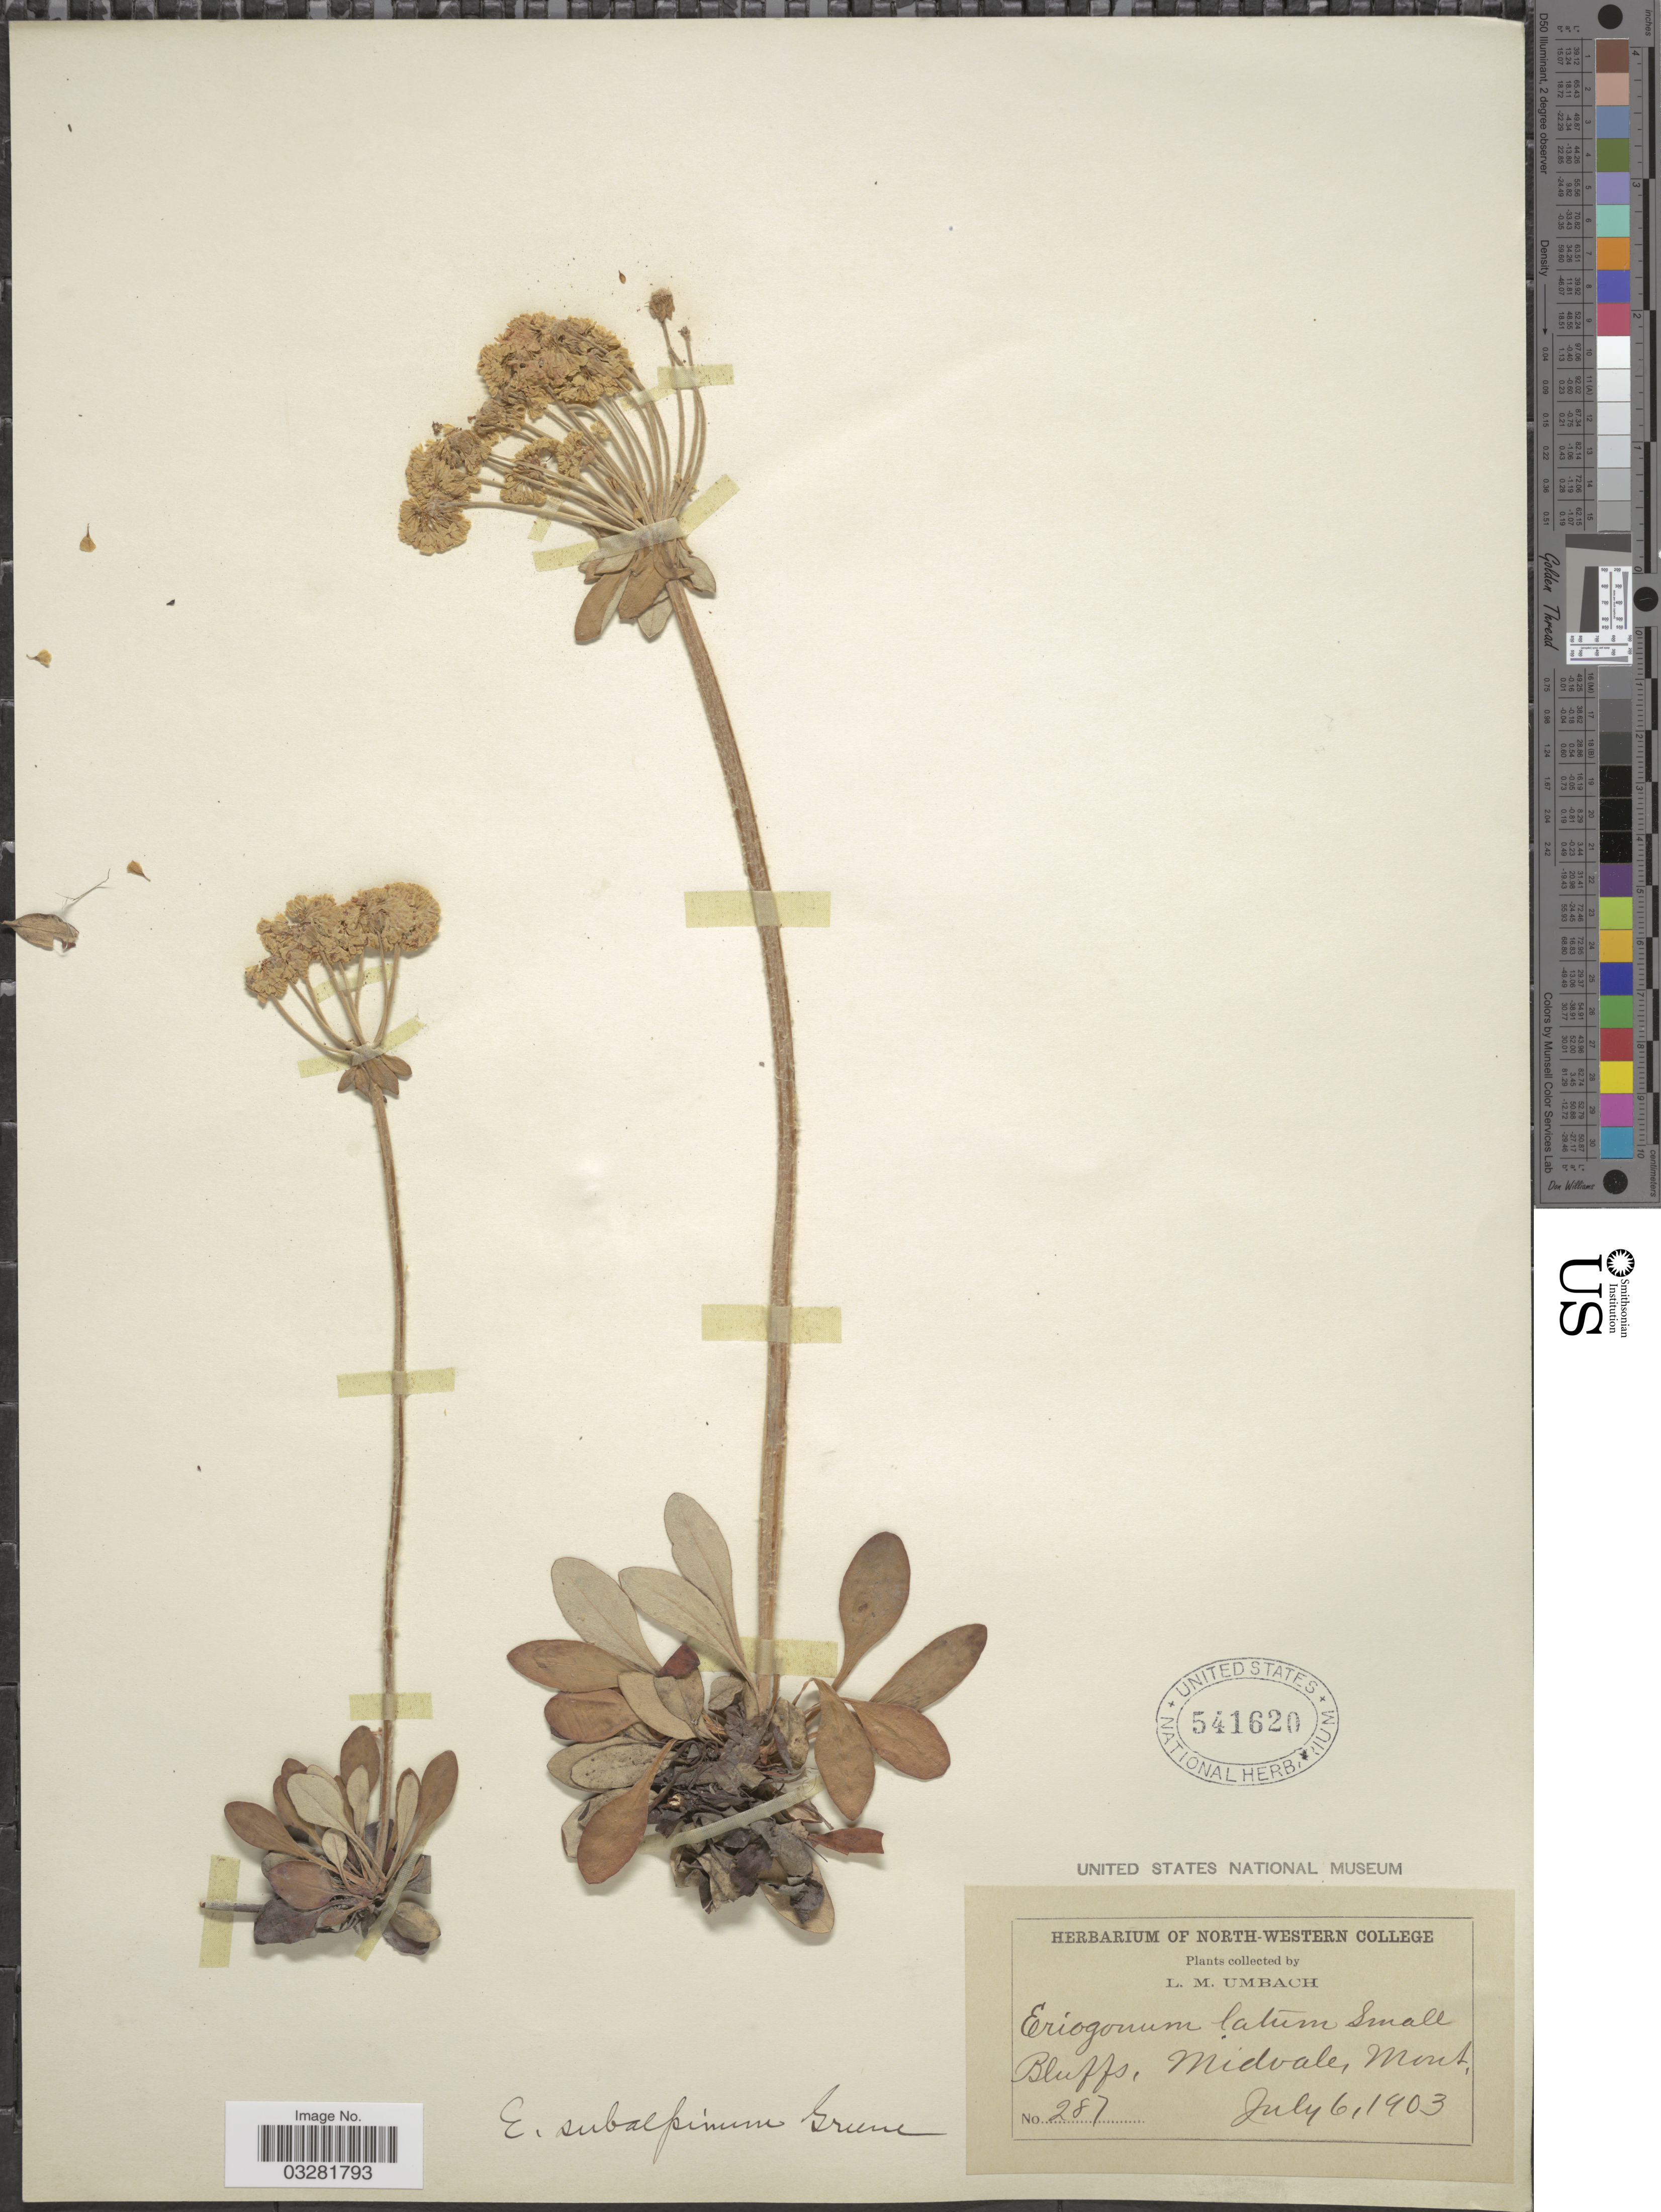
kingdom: Plantae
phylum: Tracheophyta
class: Magnoliopsida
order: Caryophyllales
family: Polygonaceae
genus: Eriogonum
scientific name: Eriogonum umbellatum var. subalpinum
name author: M.E. Jones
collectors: L. M. Umbach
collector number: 287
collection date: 1903-07-06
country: United States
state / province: Montana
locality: Bluffs, Midvale.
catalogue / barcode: US 541620